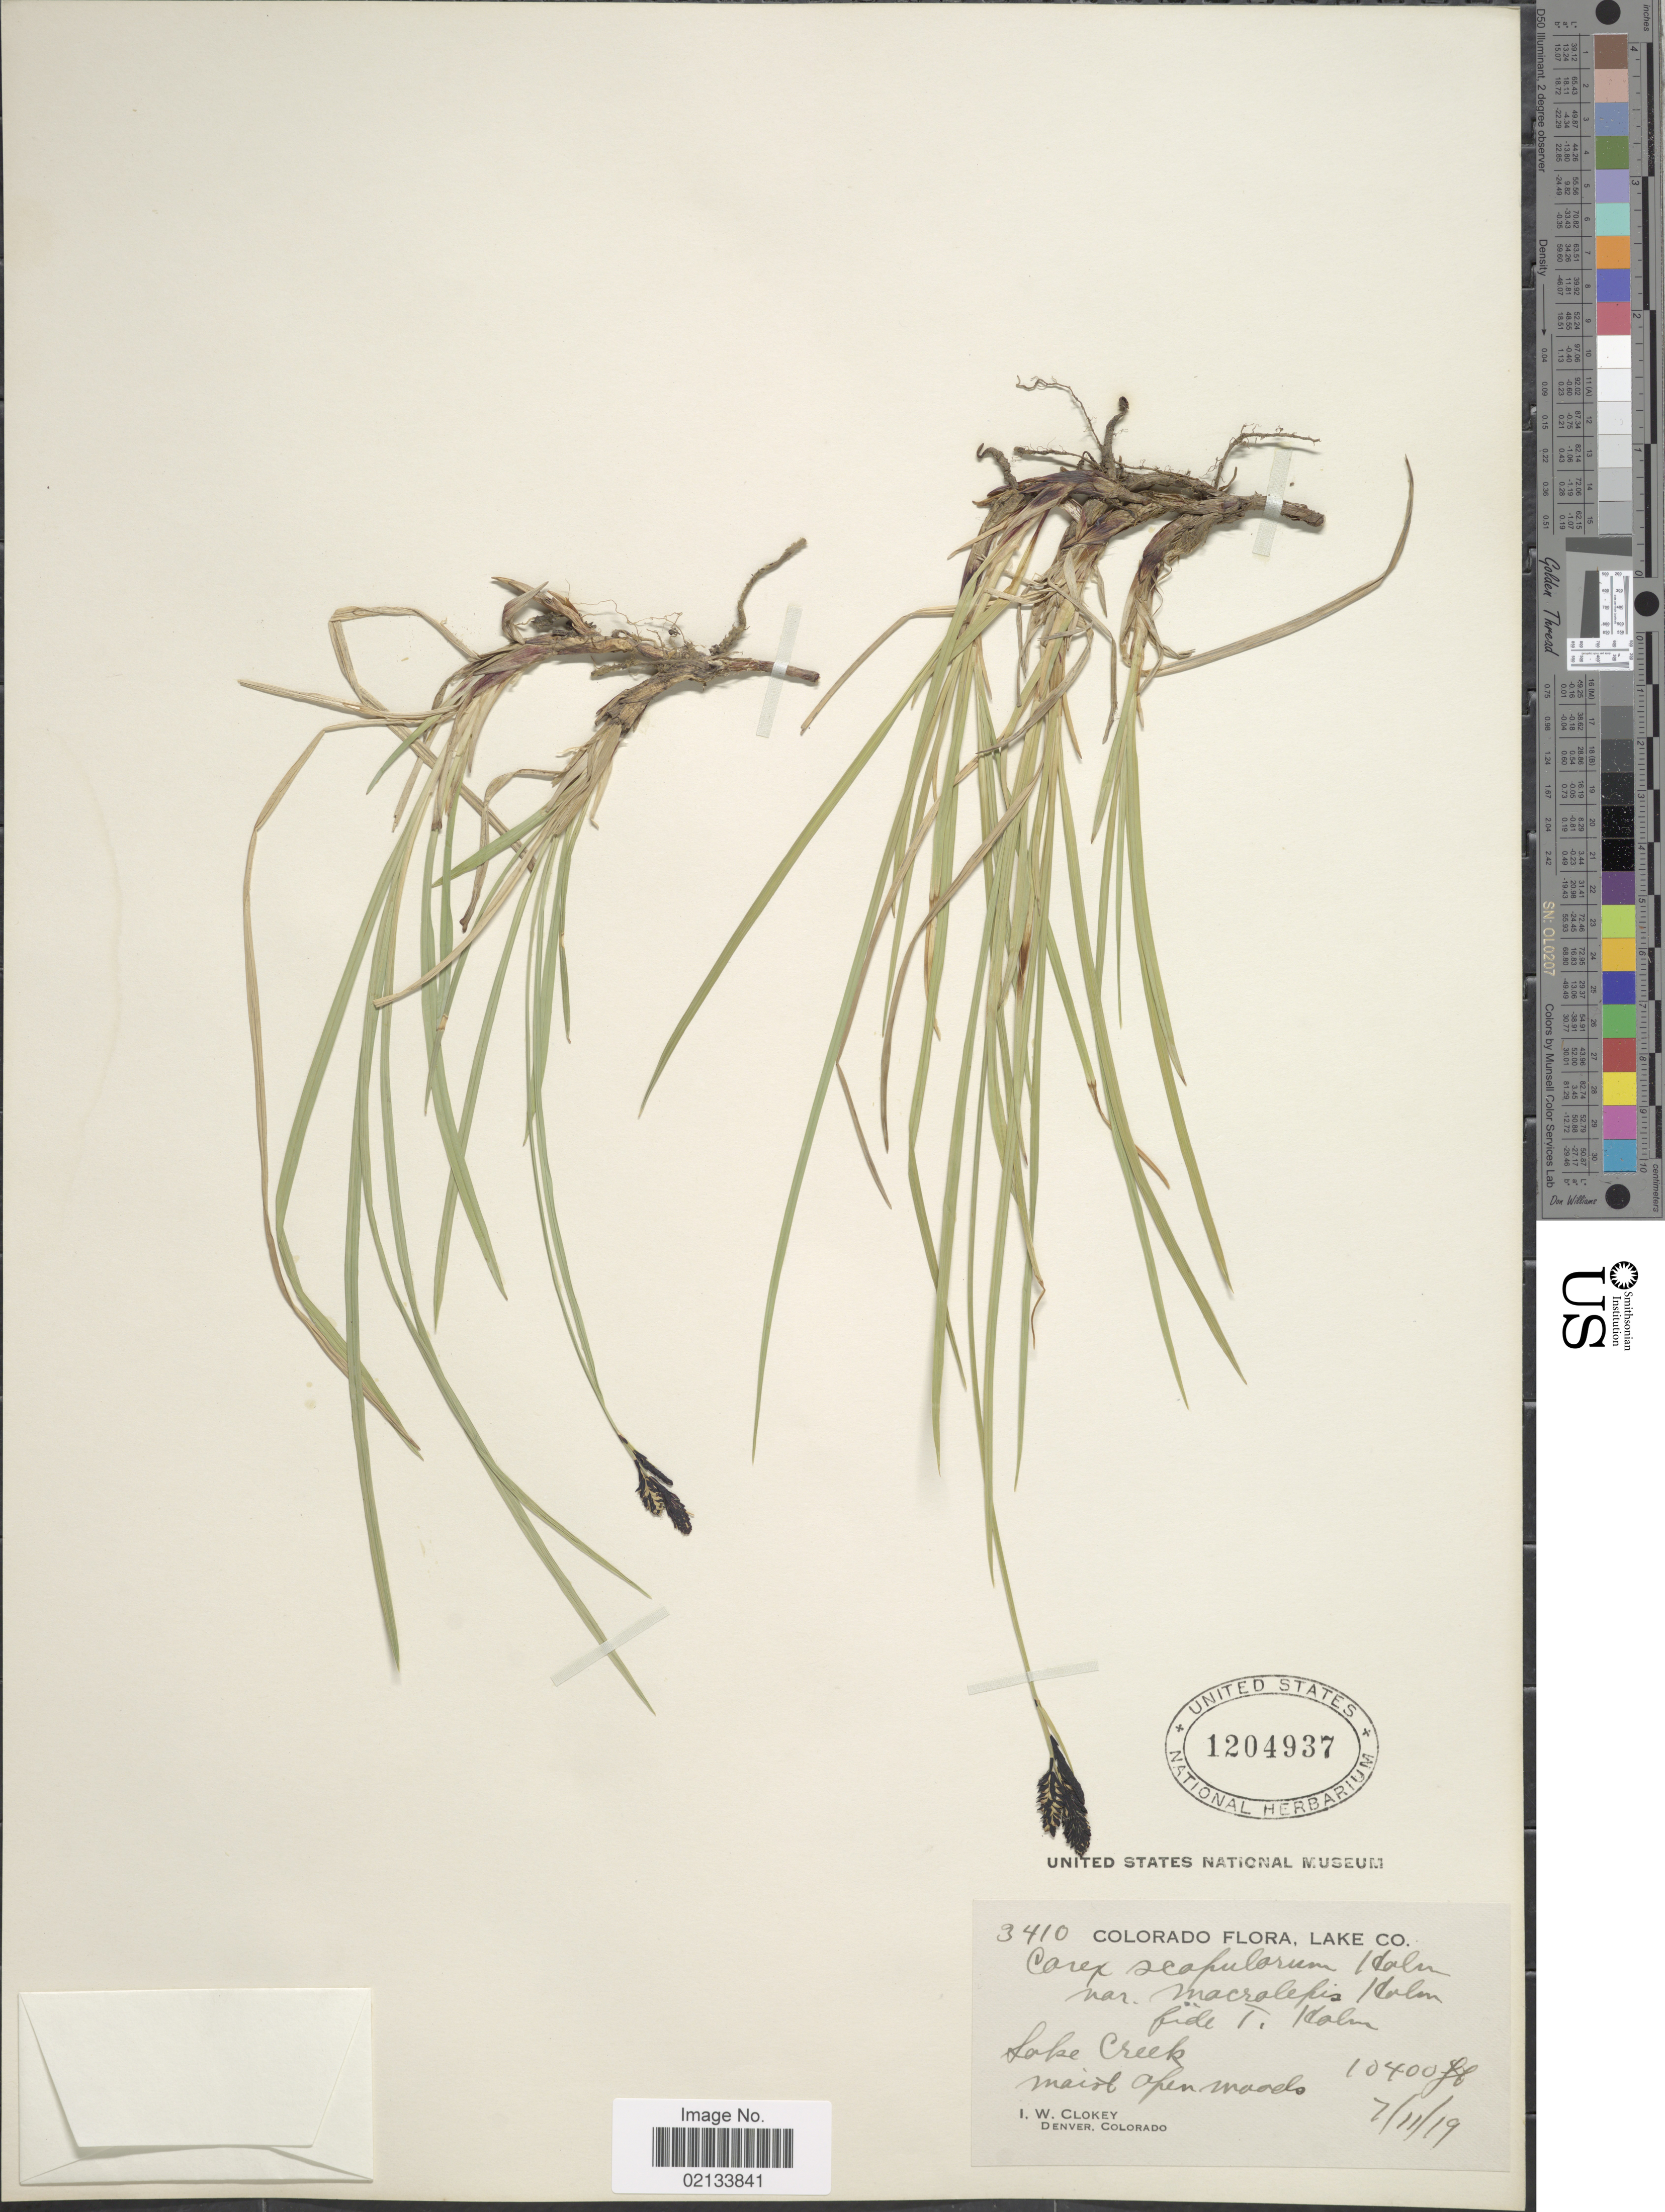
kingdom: Plantae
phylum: Tracheophyta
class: Liliopsida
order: Poales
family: Cyperaceae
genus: Carex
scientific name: Carex scopulorum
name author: Holm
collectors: I. W. Clokey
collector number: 3410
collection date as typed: Transcribed d/m/y: 11/7/19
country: United States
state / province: Colorado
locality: Lake Co, lake Creek, Moist open woods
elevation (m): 3170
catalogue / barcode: US 1204937